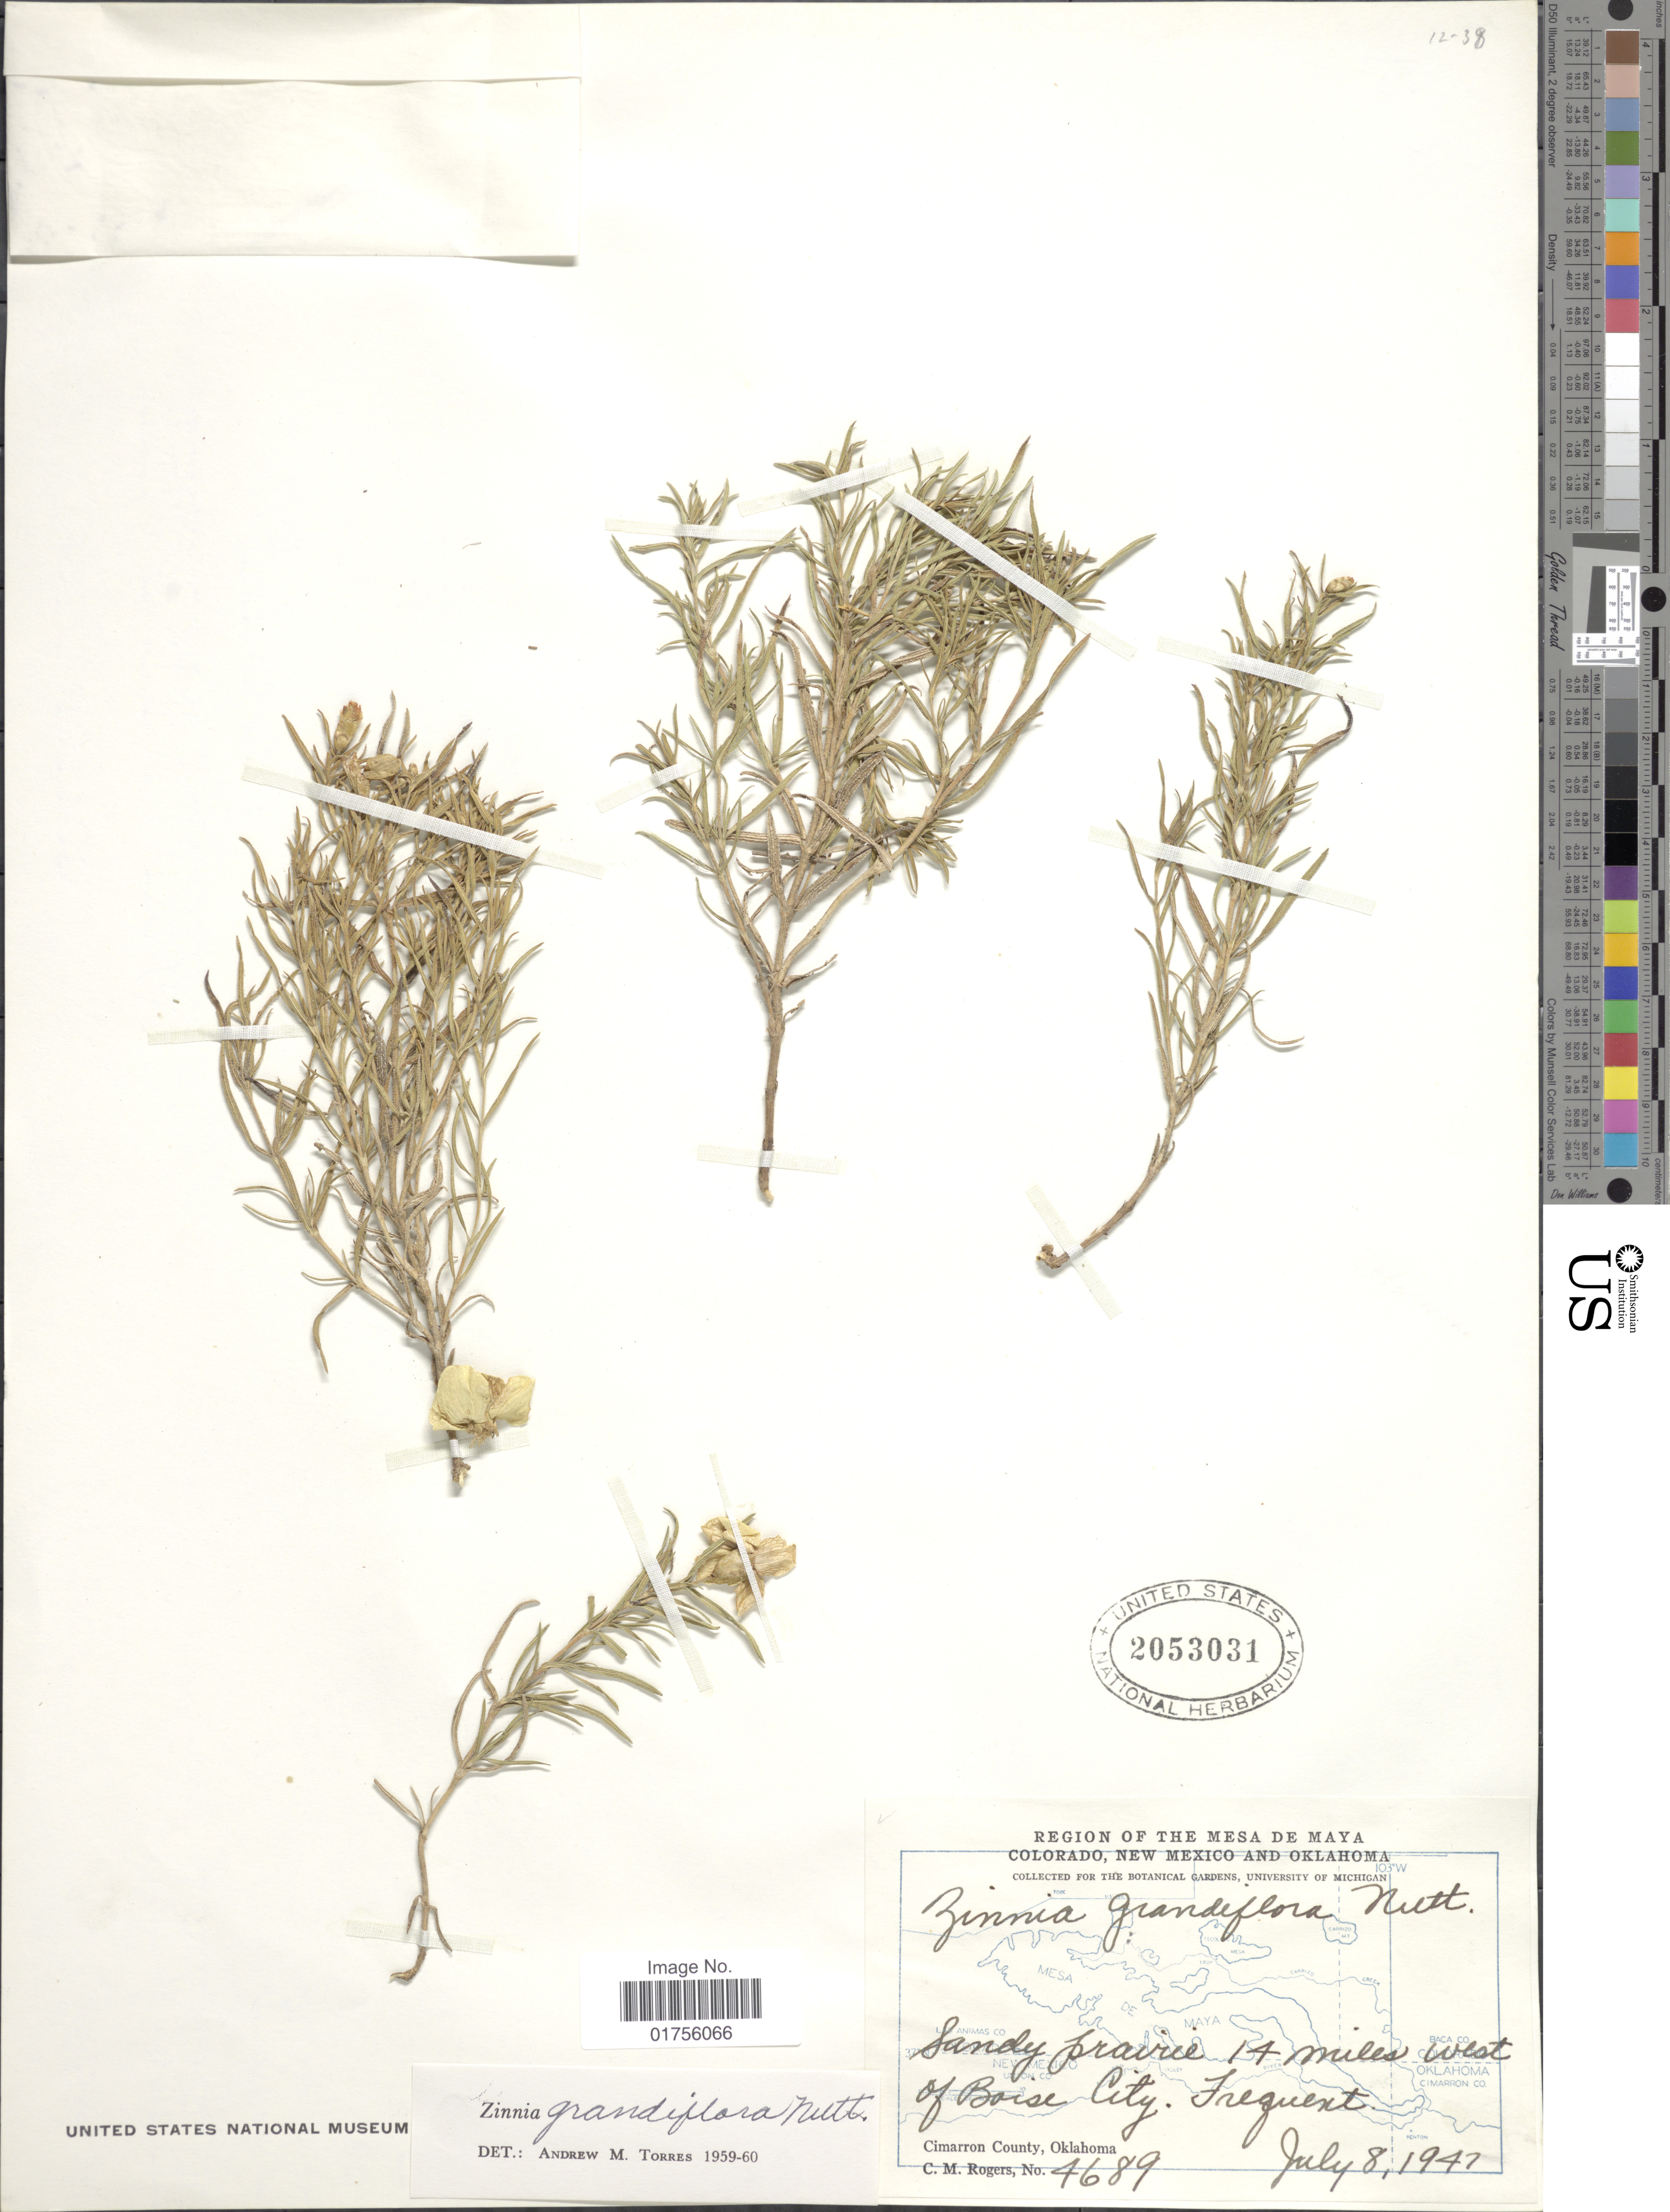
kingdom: Plantae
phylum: Tracheophyta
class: Magnoliopsida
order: Asterales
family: Asteraceae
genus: Zinnia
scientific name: Zinnia grandiflora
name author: Nutt.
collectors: C. M. Rogers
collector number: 4689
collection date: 1947-07-08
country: United States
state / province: Oklahoma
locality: The Mesa De Maya, Sandy Prairie 14 miles west of Boise City, Cimarron County, Oklahoma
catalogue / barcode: US 2053031